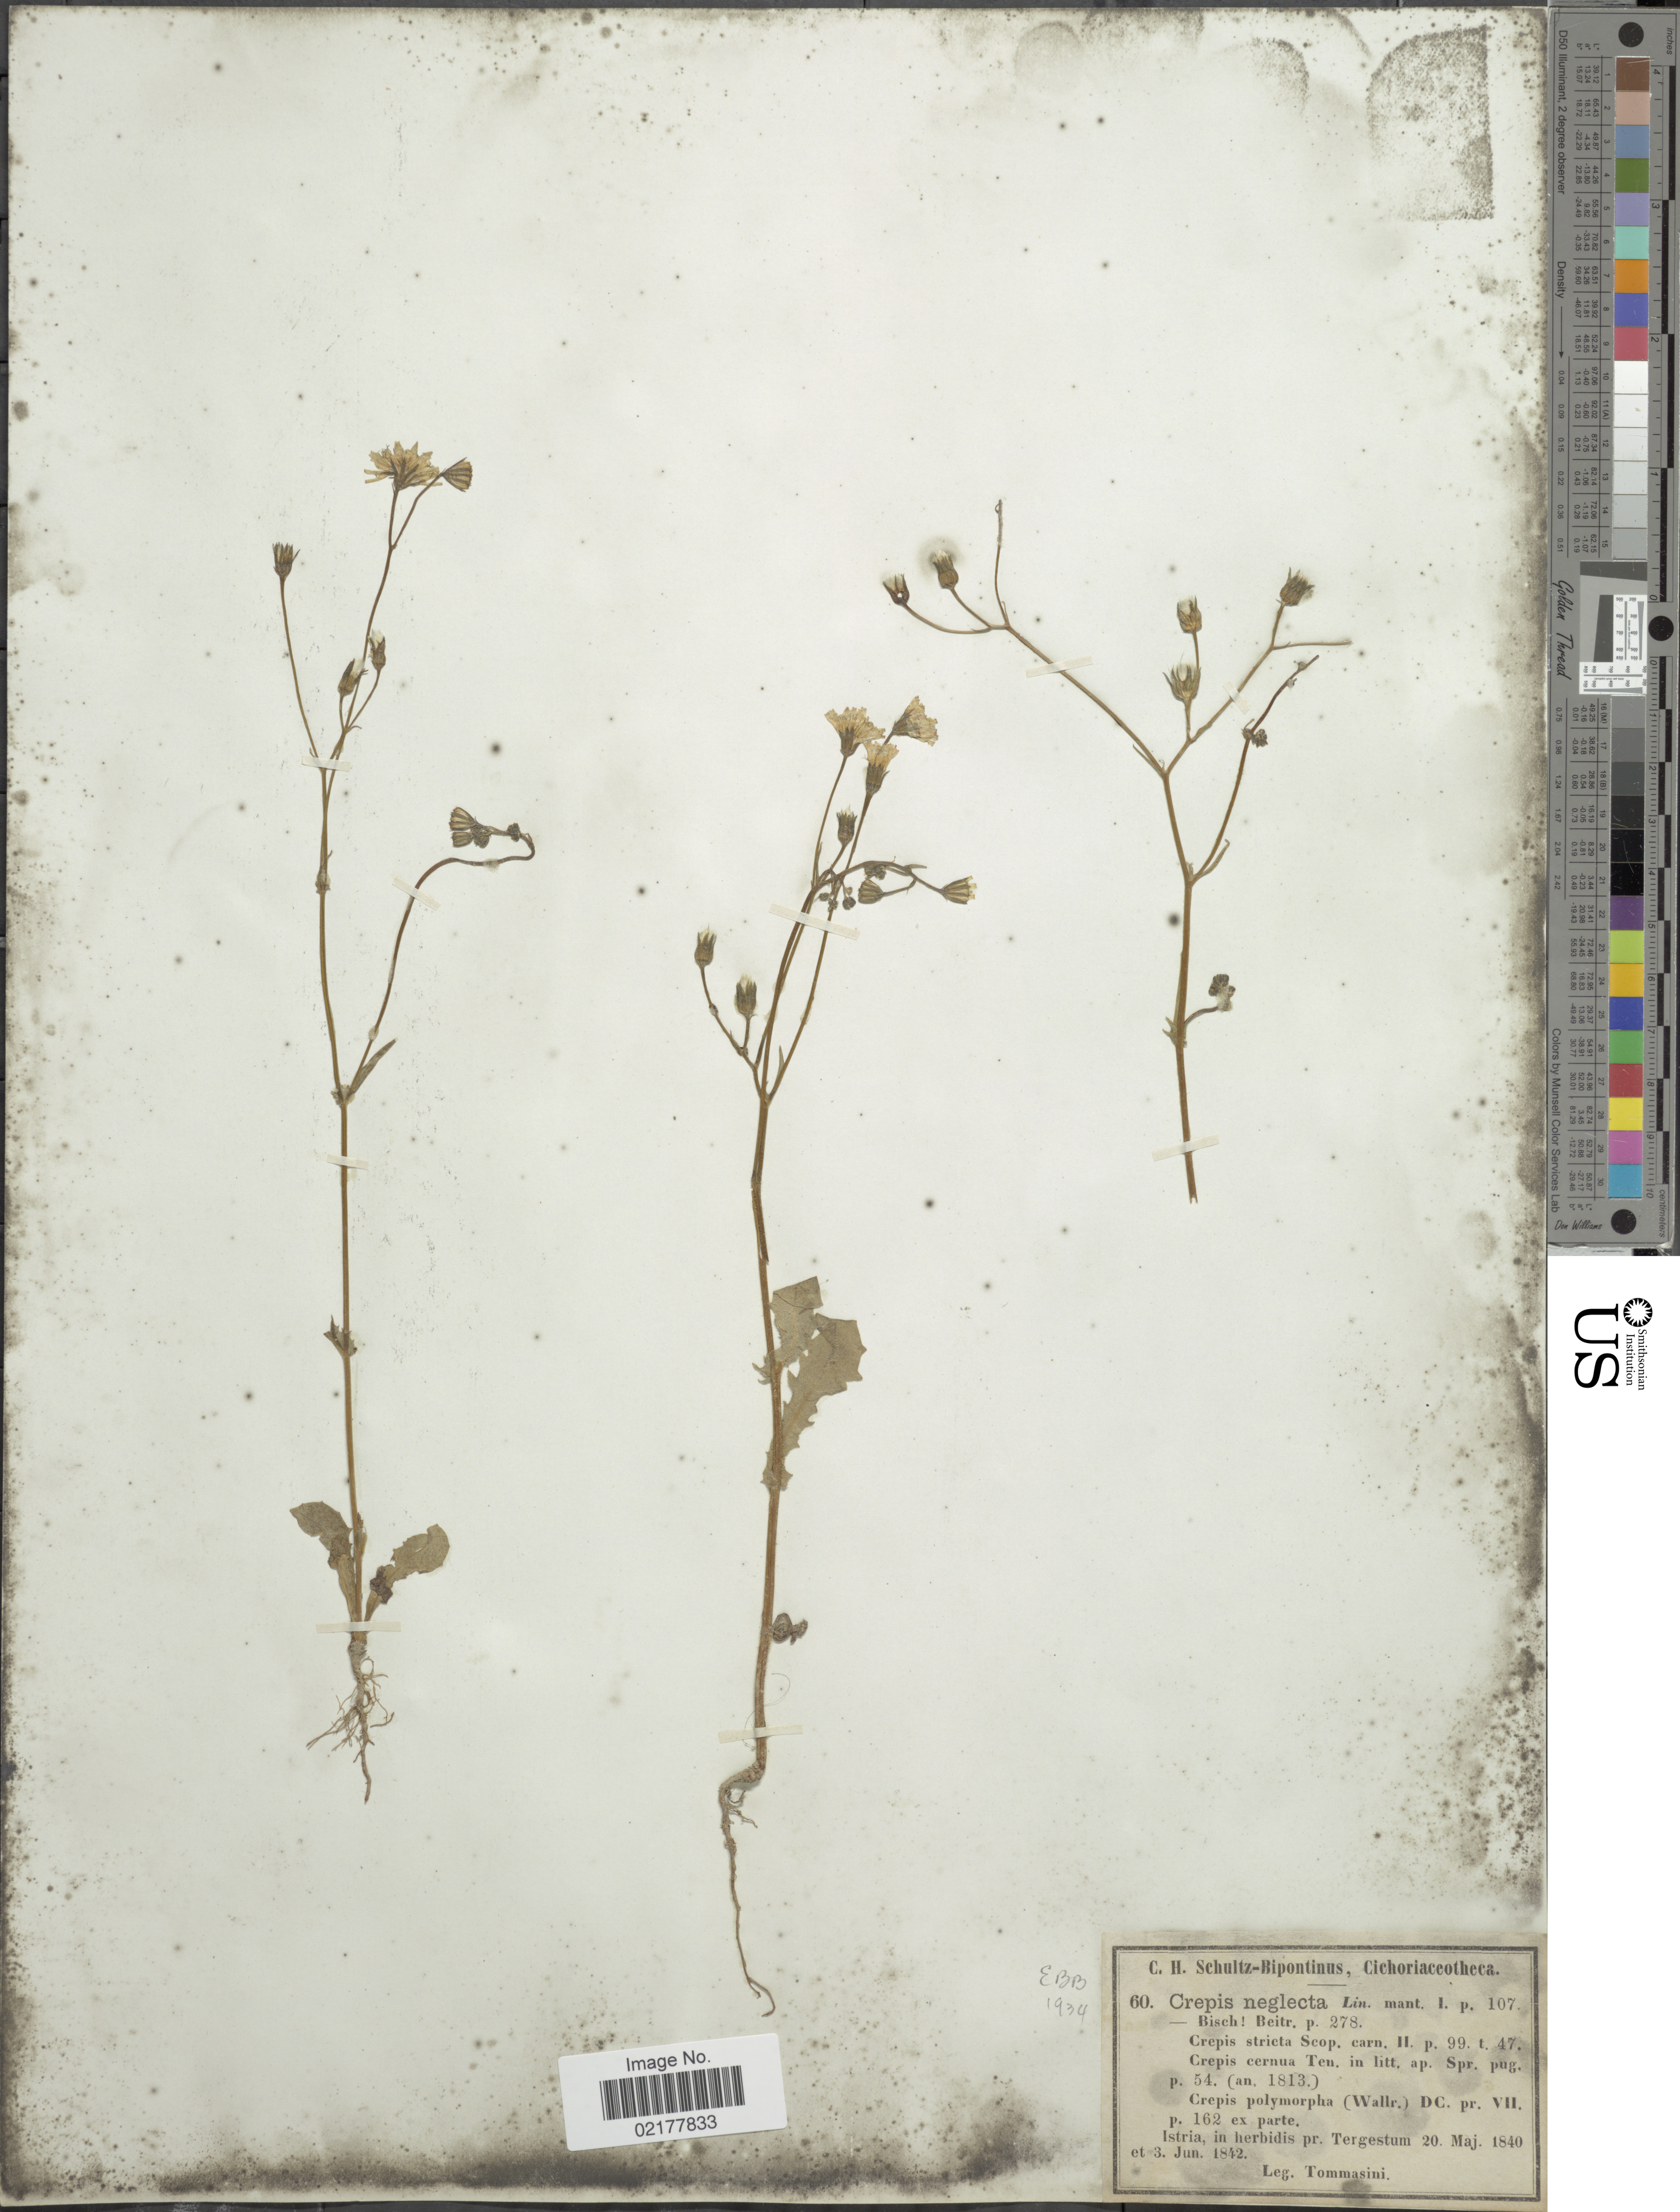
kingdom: Plantae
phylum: Tracheophyta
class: Magnoliopsida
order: Asterales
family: Asteraceae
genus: Crepis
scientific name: Crepis neglecta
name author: L.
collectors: M. Tommasini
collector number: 60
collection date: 1840-05-20/1842-06-03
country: Croatia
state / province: Istria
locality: Tergestum